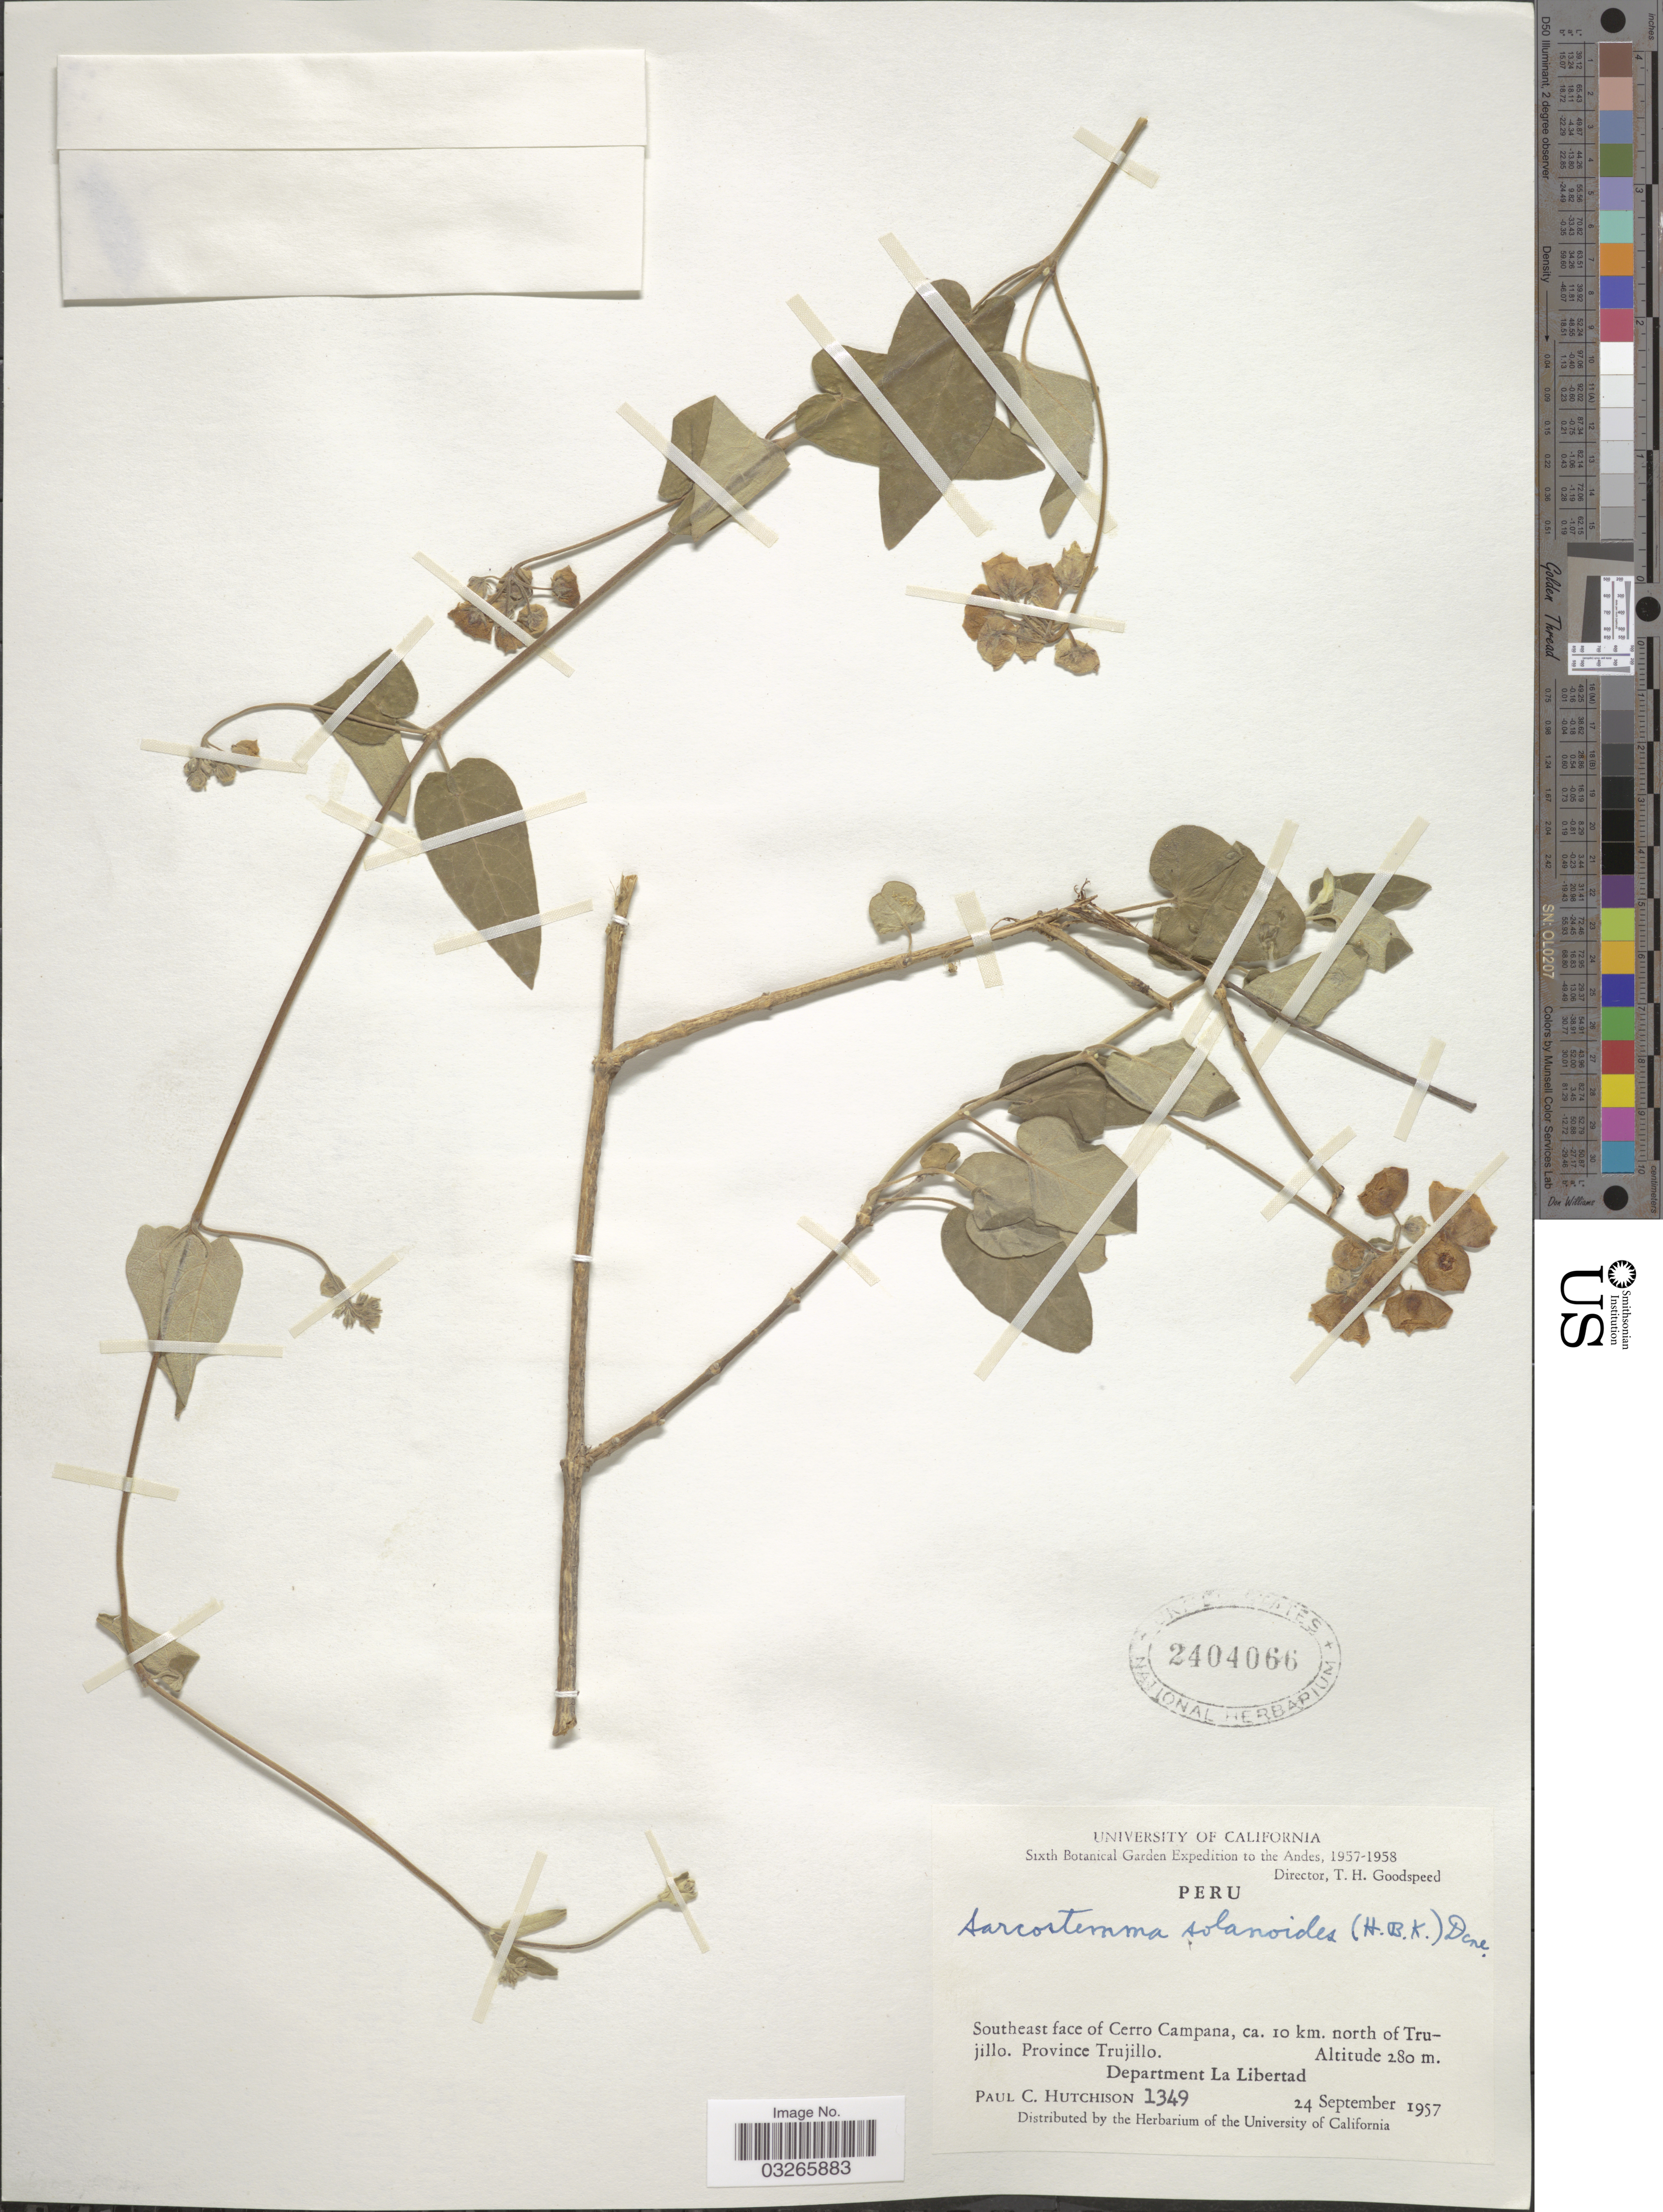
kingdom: Plantae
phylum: Tracheophyta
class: Magnoliopsida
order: Gentianales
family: Apocynaceae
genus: Sarcostemma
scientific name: Sarcostemma solanoides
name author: (Kunth) Decne.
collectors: P. C. Hutchison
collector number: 1349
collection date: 1957-09-24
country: Peru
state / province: La Libertad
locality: Southeast face of Cerro Campana, ca. 10 km. north of Trujillo. Department La Libertad.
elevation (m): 280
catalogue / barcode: US 2404066